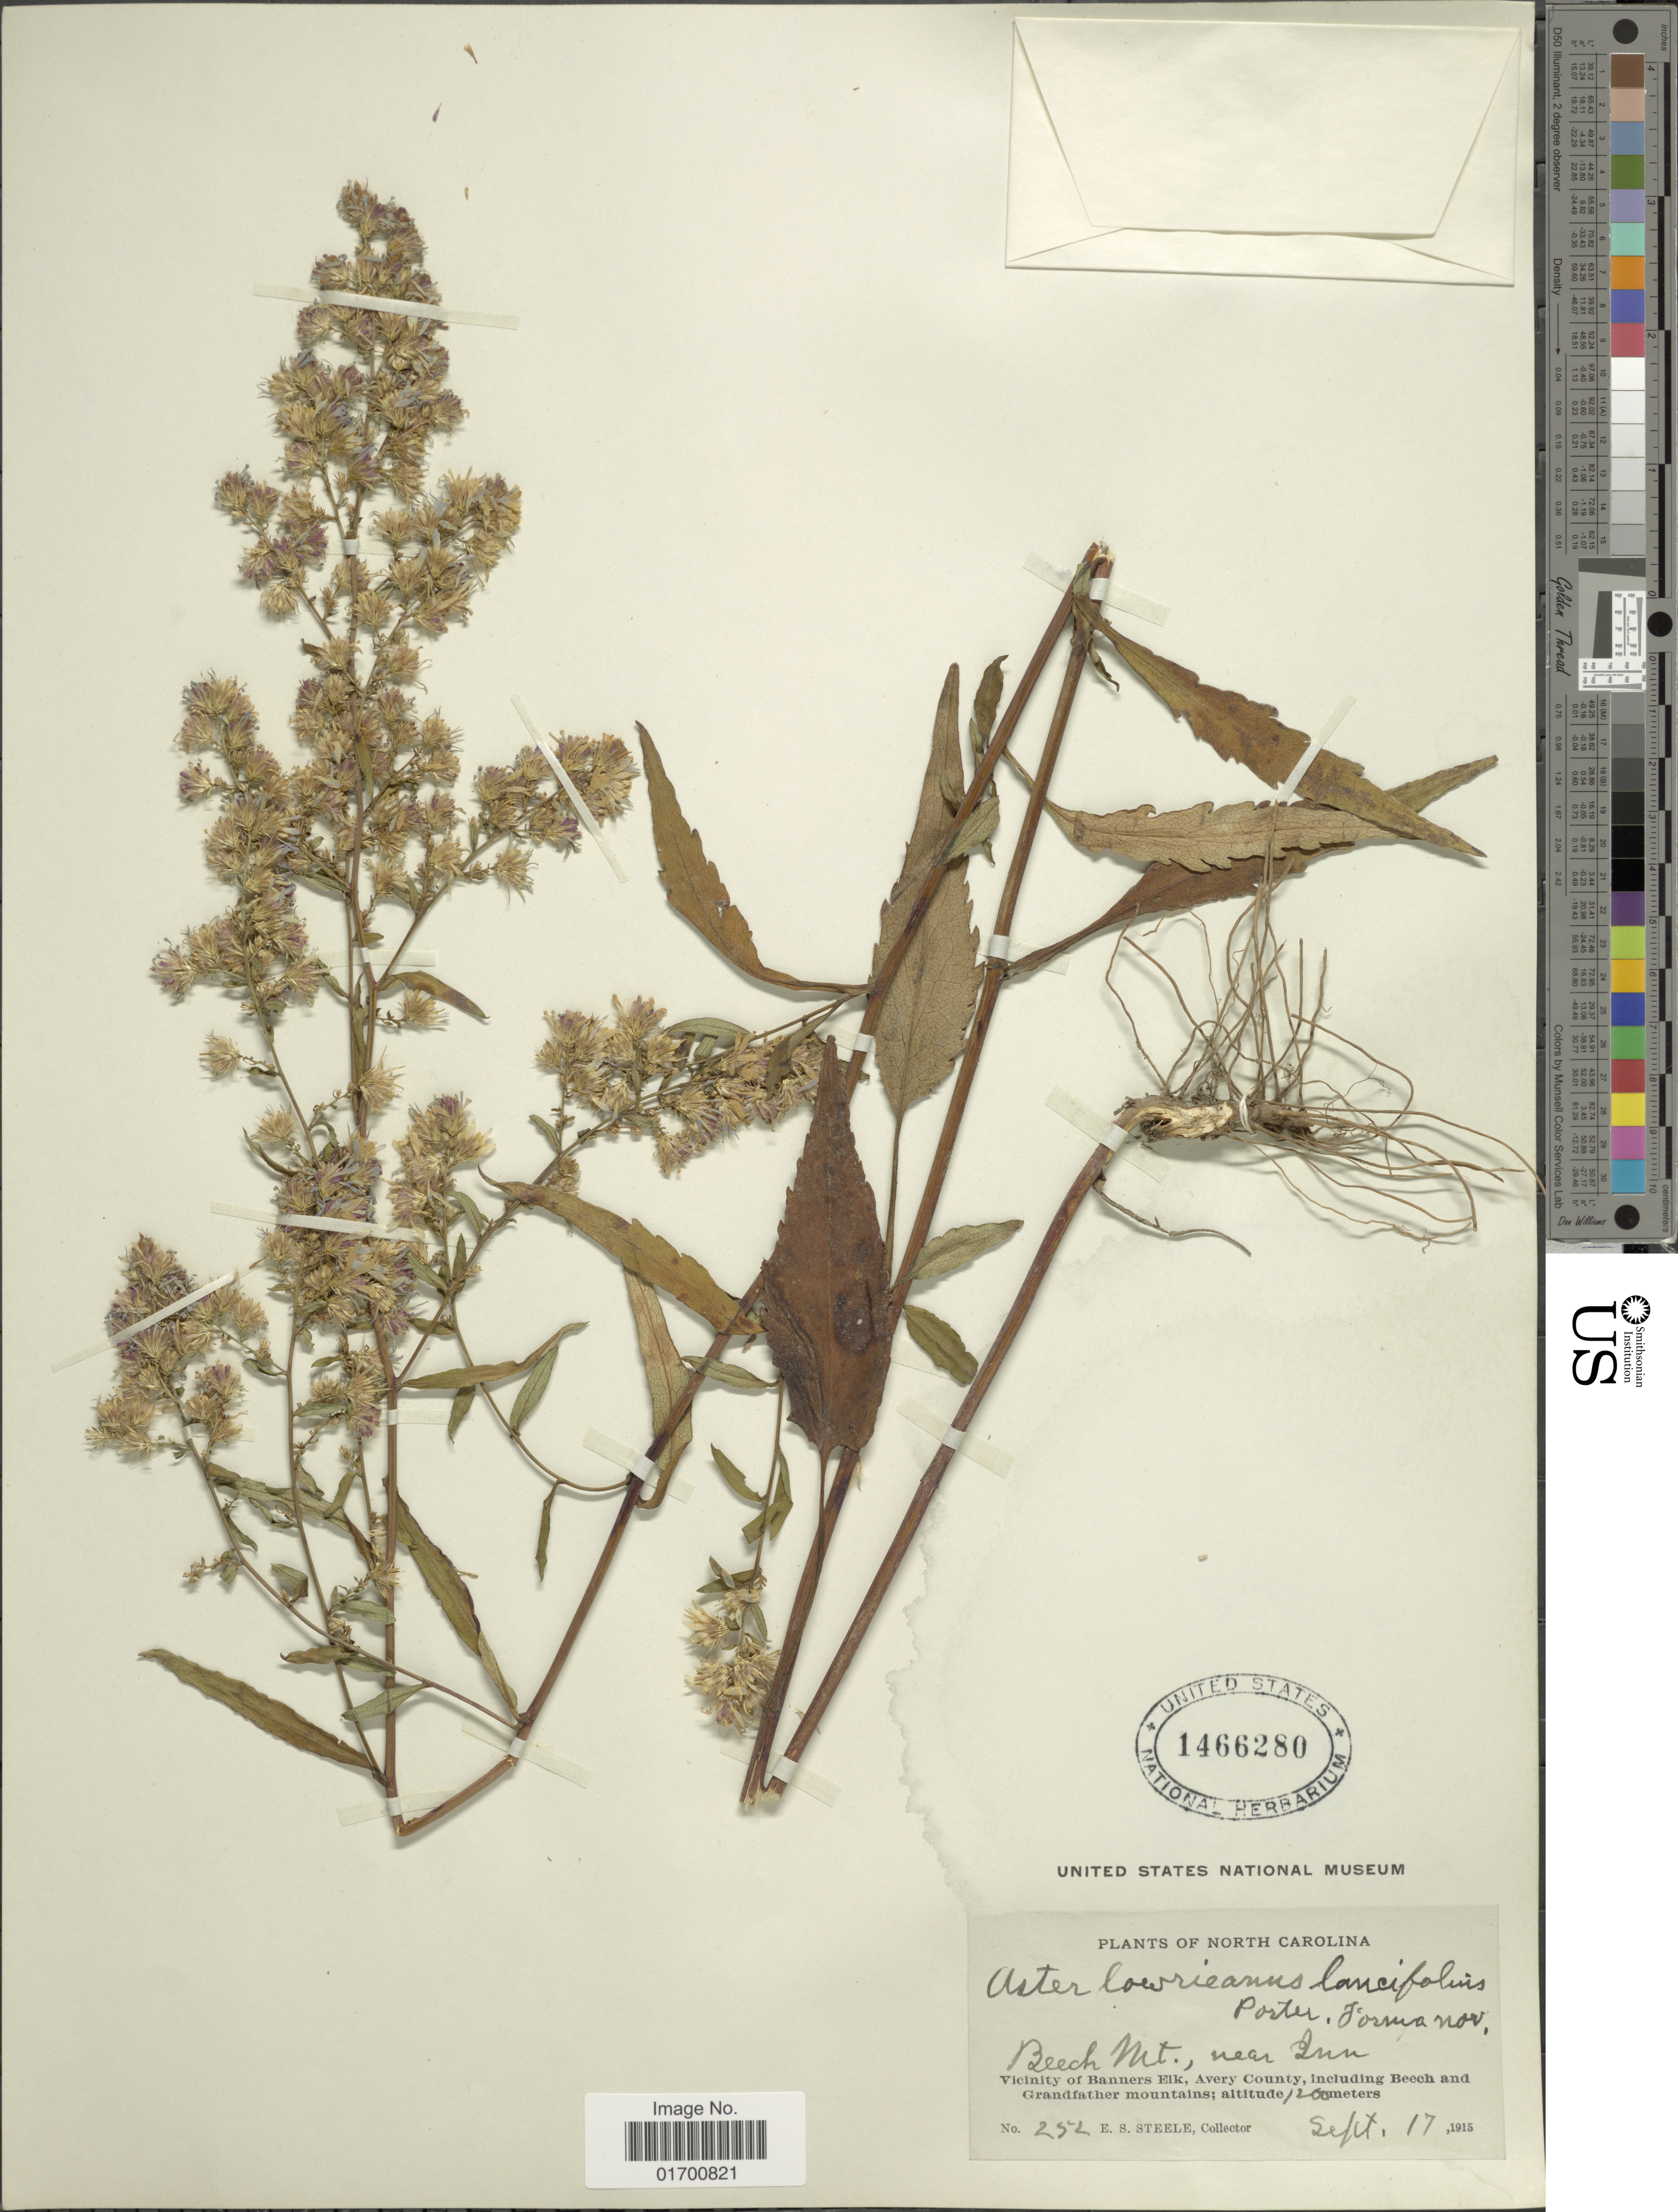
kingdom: Plantae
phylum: Tracheophyta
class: Magnoliopsida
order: Asterales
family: Asteraceae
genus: Symphyotrichum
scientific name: Symphyotrichum lowrieanum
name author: (Porter) G.L. Nesom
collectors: E. Steele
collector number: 252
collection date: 1915-09-17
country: United States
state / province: North Carolina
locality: Beach Mt., near Inn, Vicinity of Banners Elk, Avery County, including Beech and Grandfather Mountains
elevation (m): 1200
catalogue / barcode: US 1466280